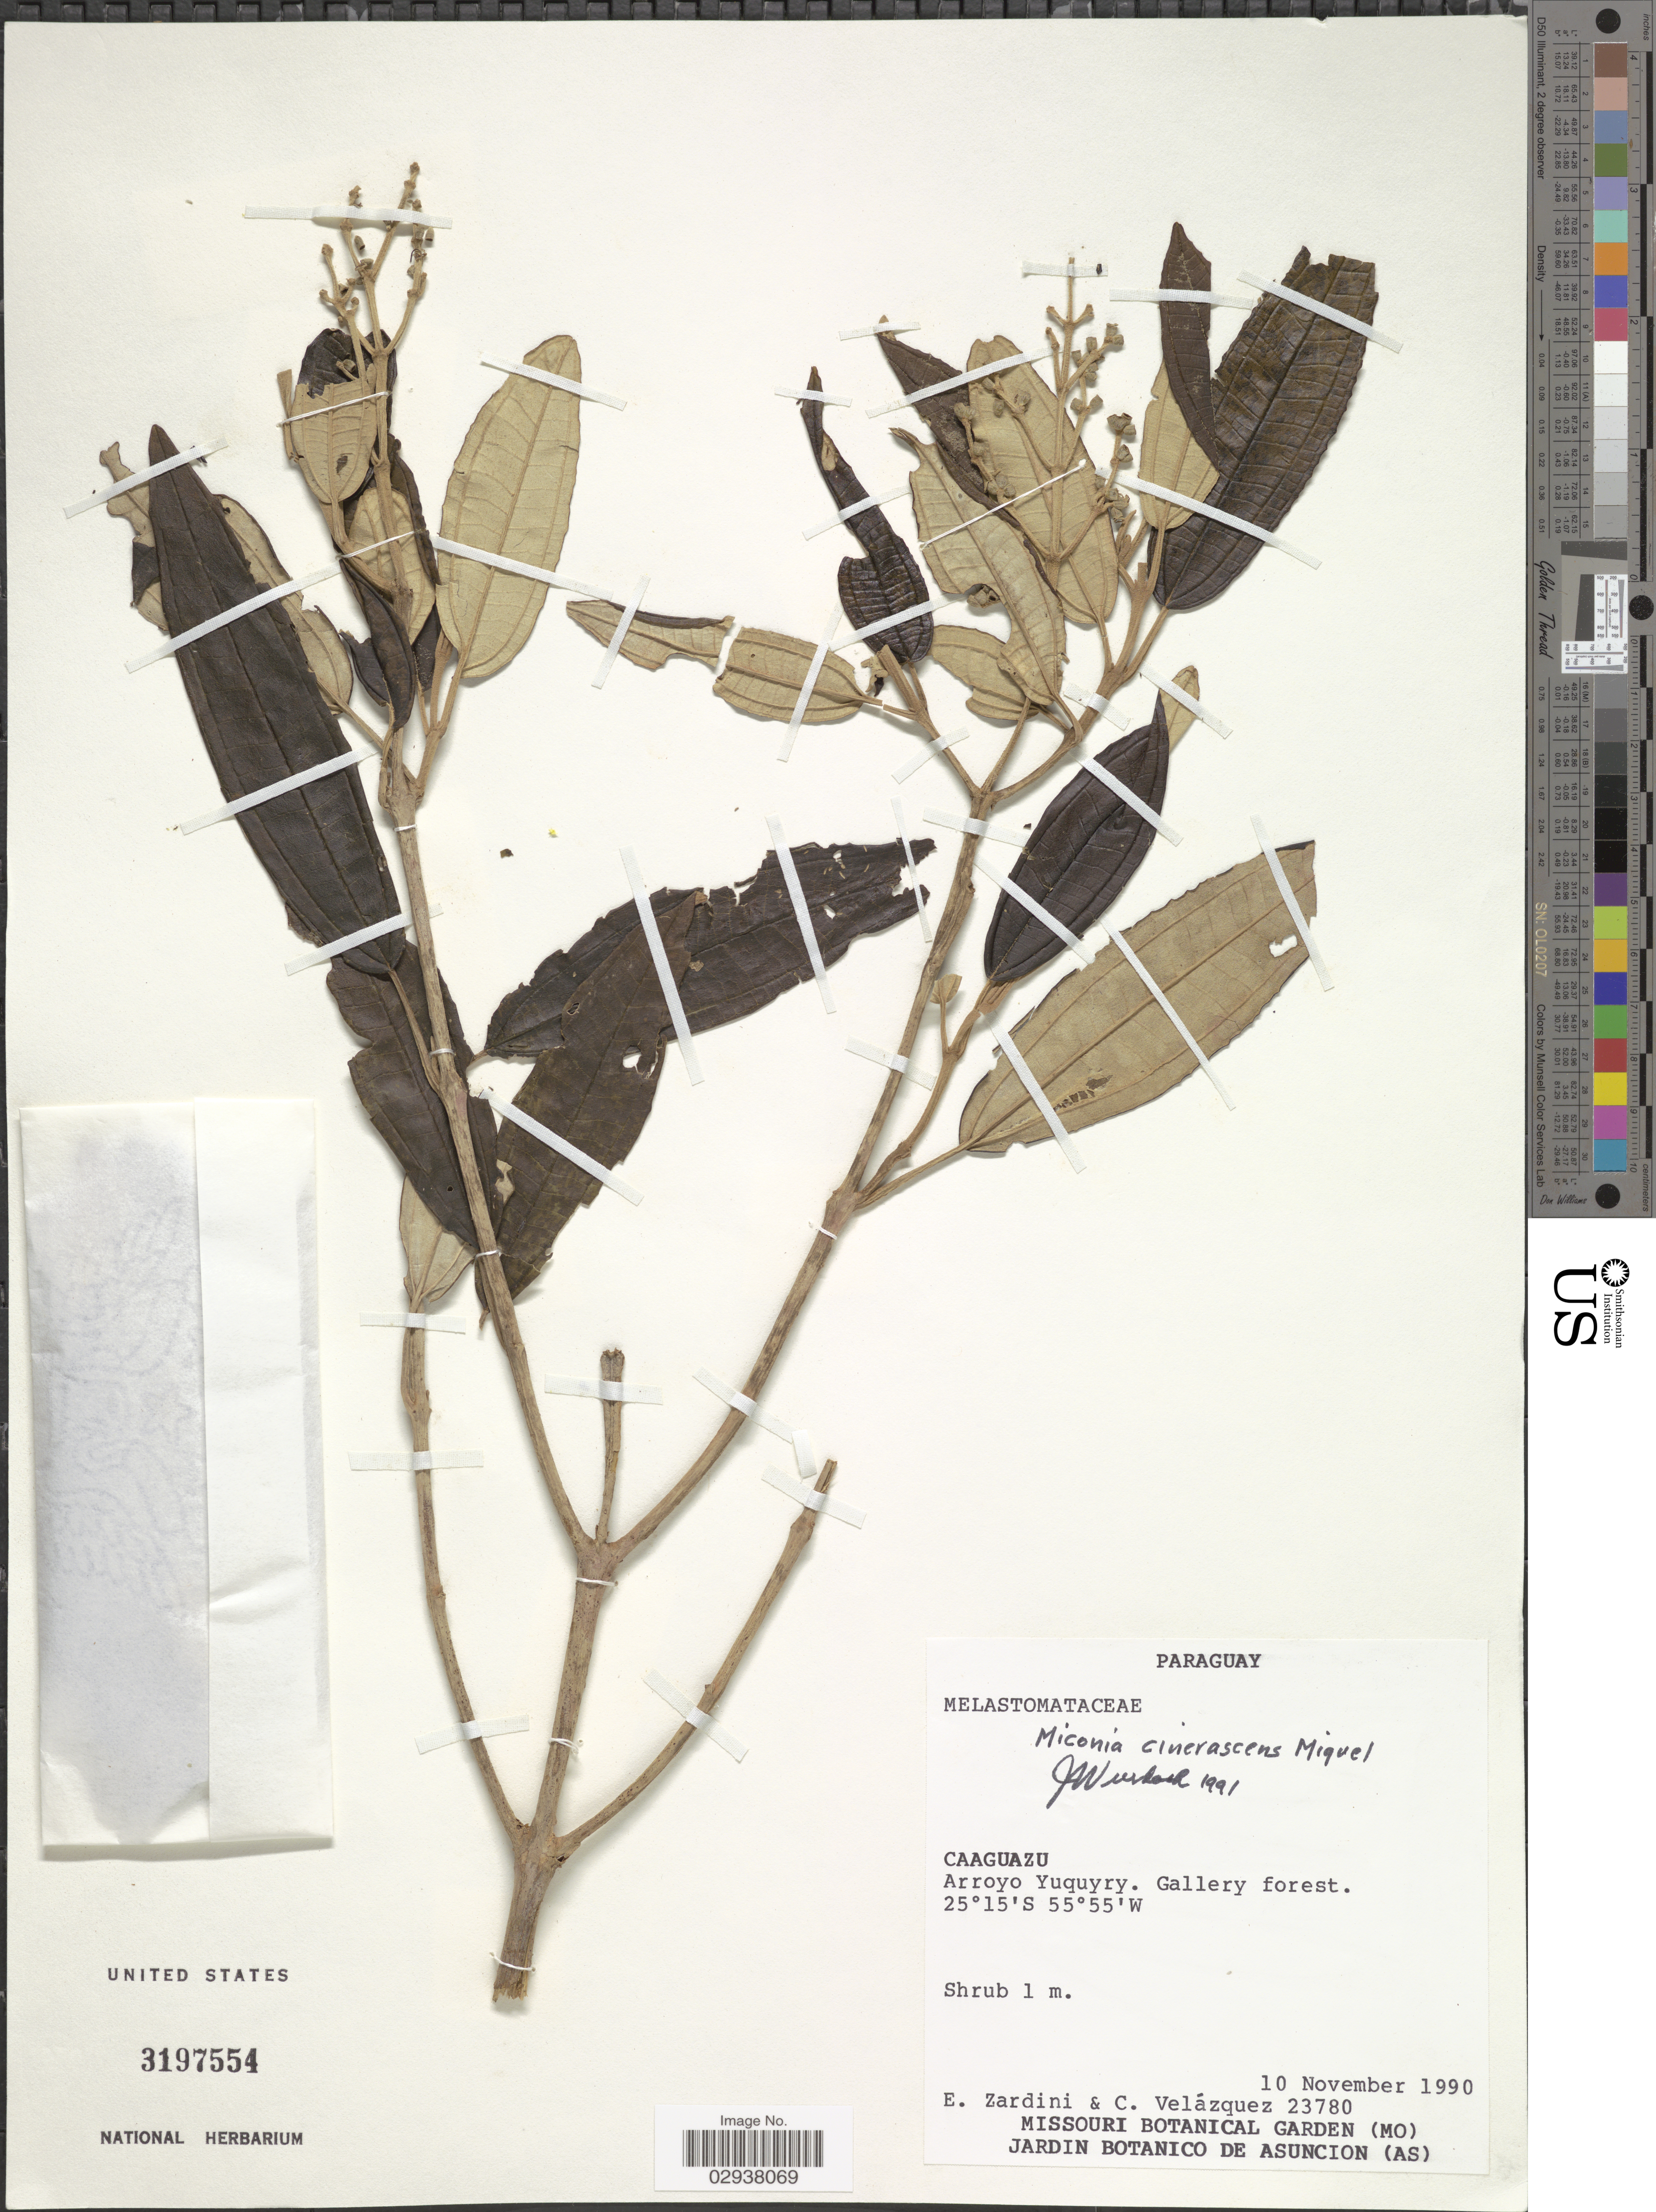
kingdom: Plantae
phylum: Tracheophyta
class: Magnoliopsida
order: Myrtales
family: Melastomataceae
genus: Miconia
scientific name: Miconia cinerascens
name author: Miq.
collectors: E. Zardini & C. Velázquez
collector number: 23780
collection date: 1990-11-10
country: Paraguay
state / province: Caaguazu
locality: Arroyo Yuquyry. Gallery forest.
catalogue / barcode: US 3197554